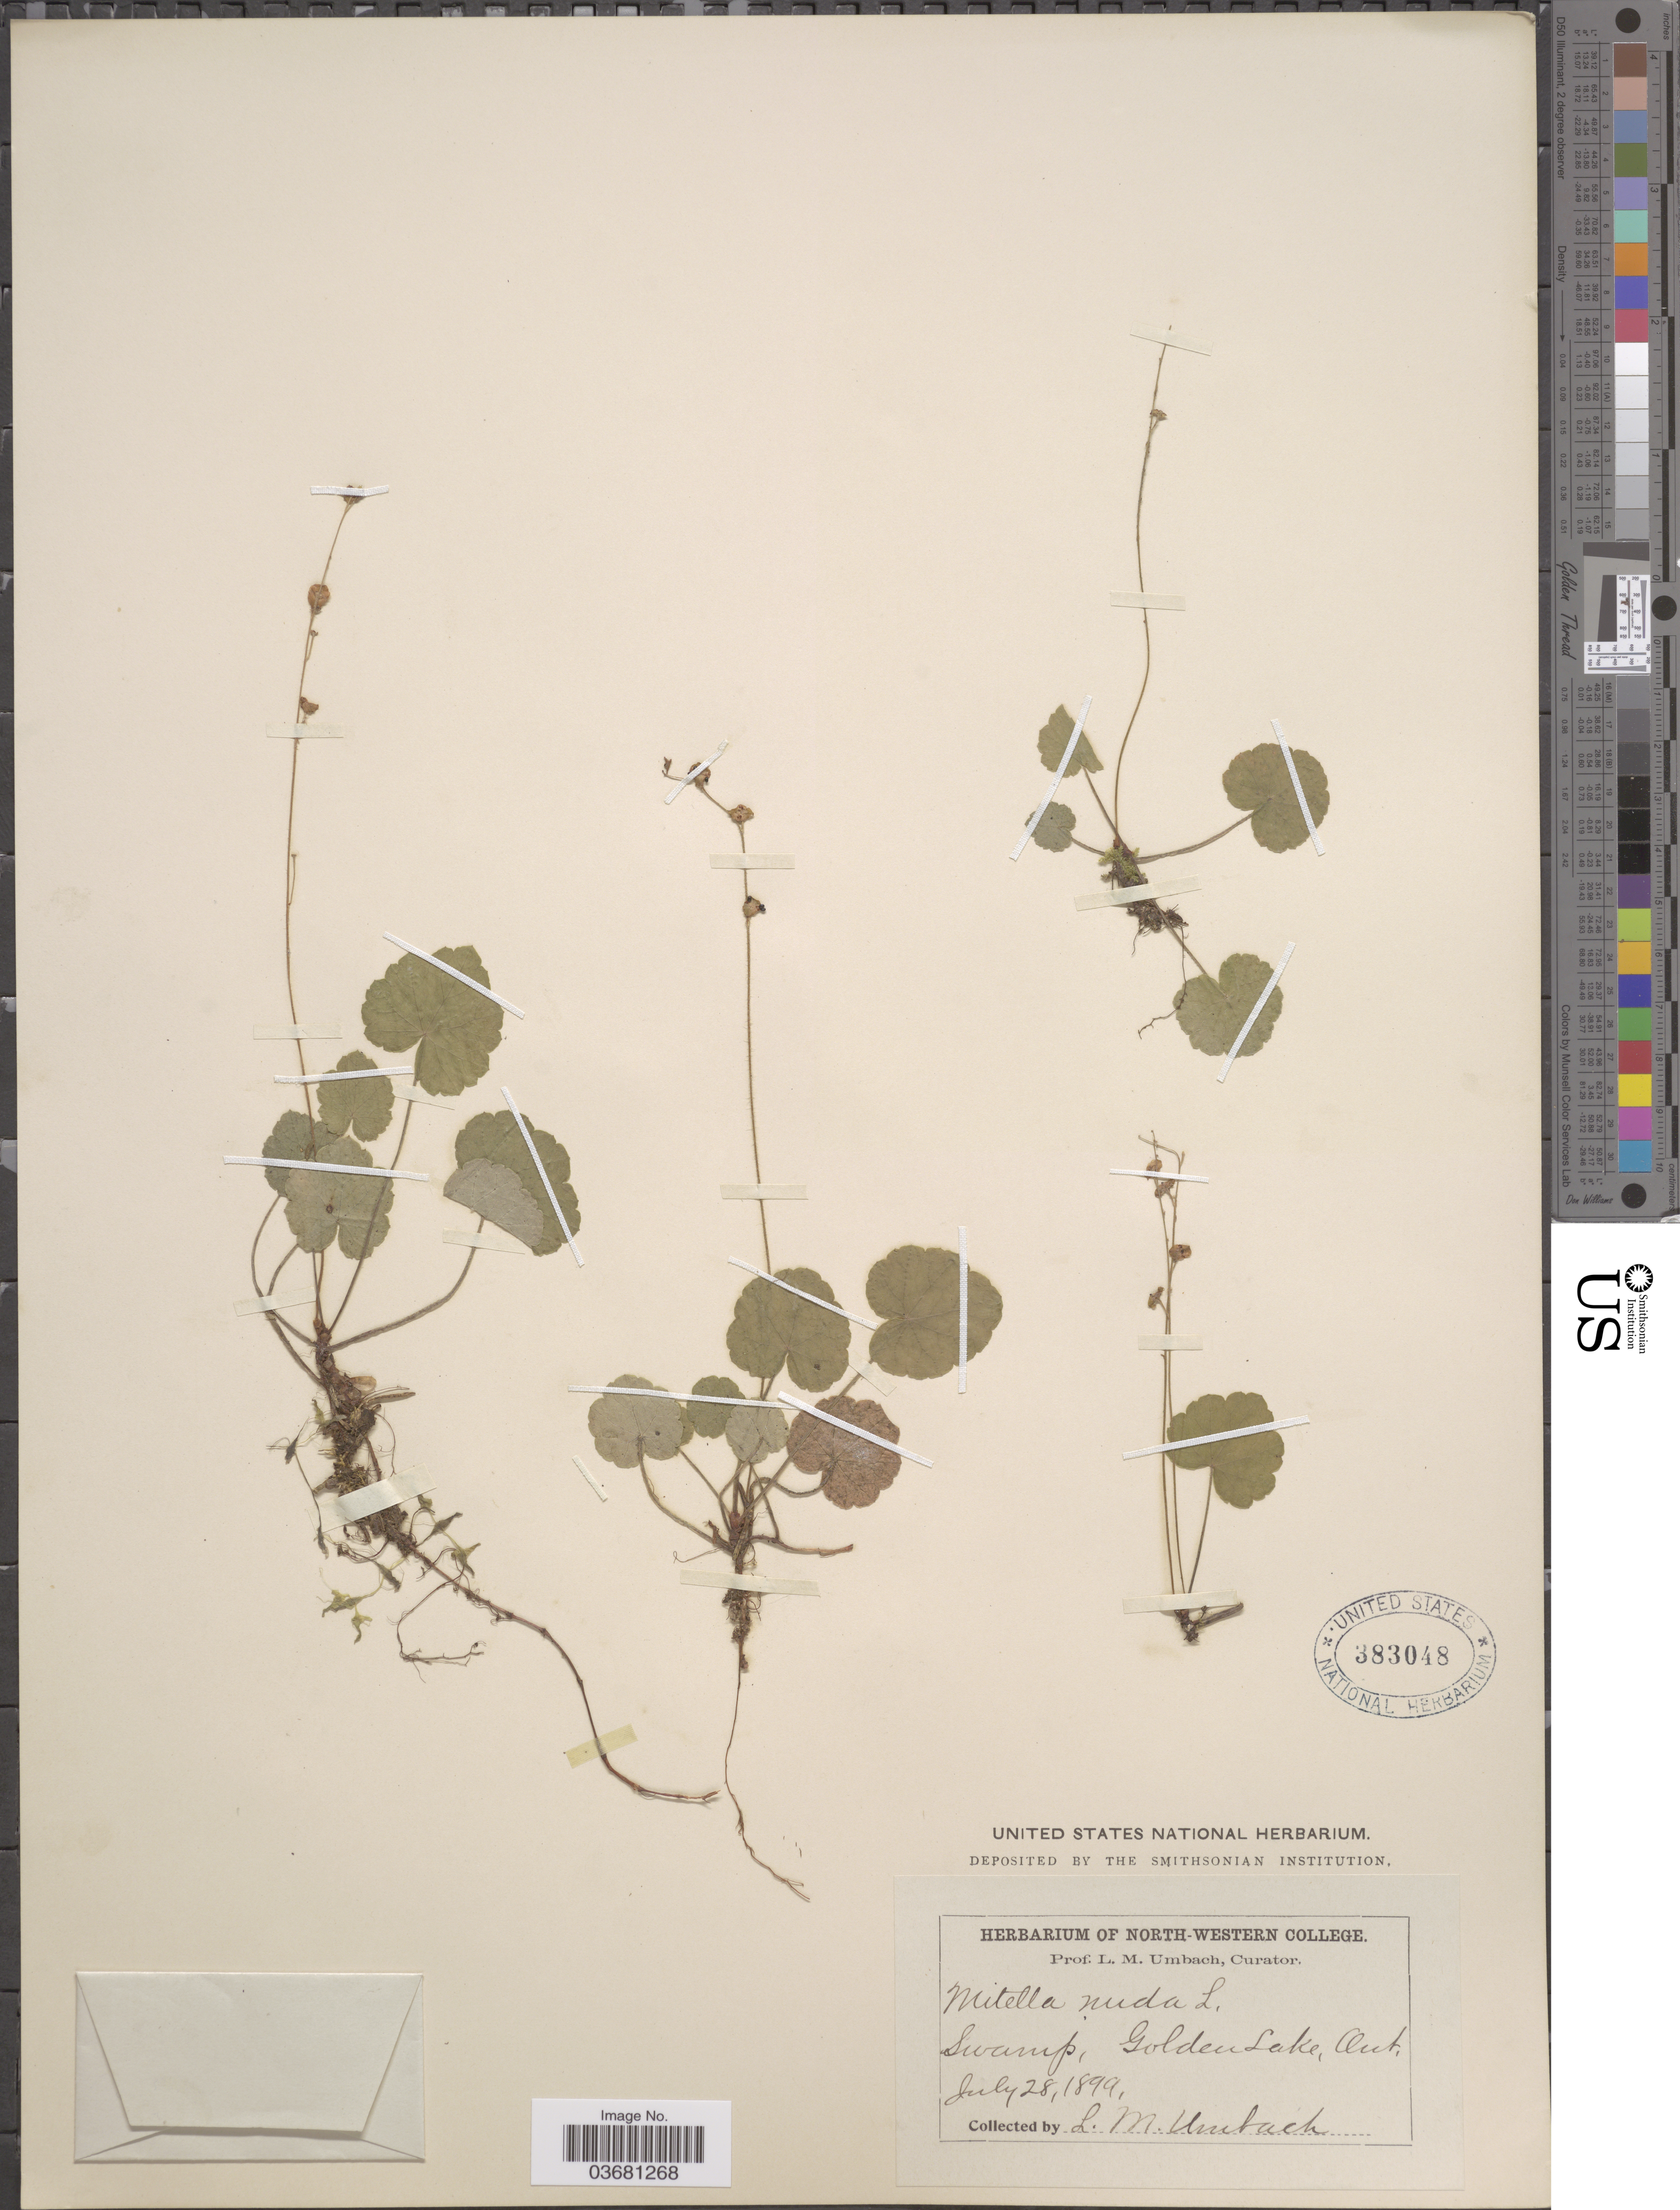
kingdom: Plantae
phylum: Tracheophyta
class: Magnoliopsida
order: Saxifragales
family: Saxifragaceae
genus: Mitella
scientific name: Mitella nuda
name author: L.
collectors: L. M. Umbach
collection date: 1899-07-28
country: Canada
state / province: Ontario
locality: Golden Lake.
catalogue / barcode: US 383048